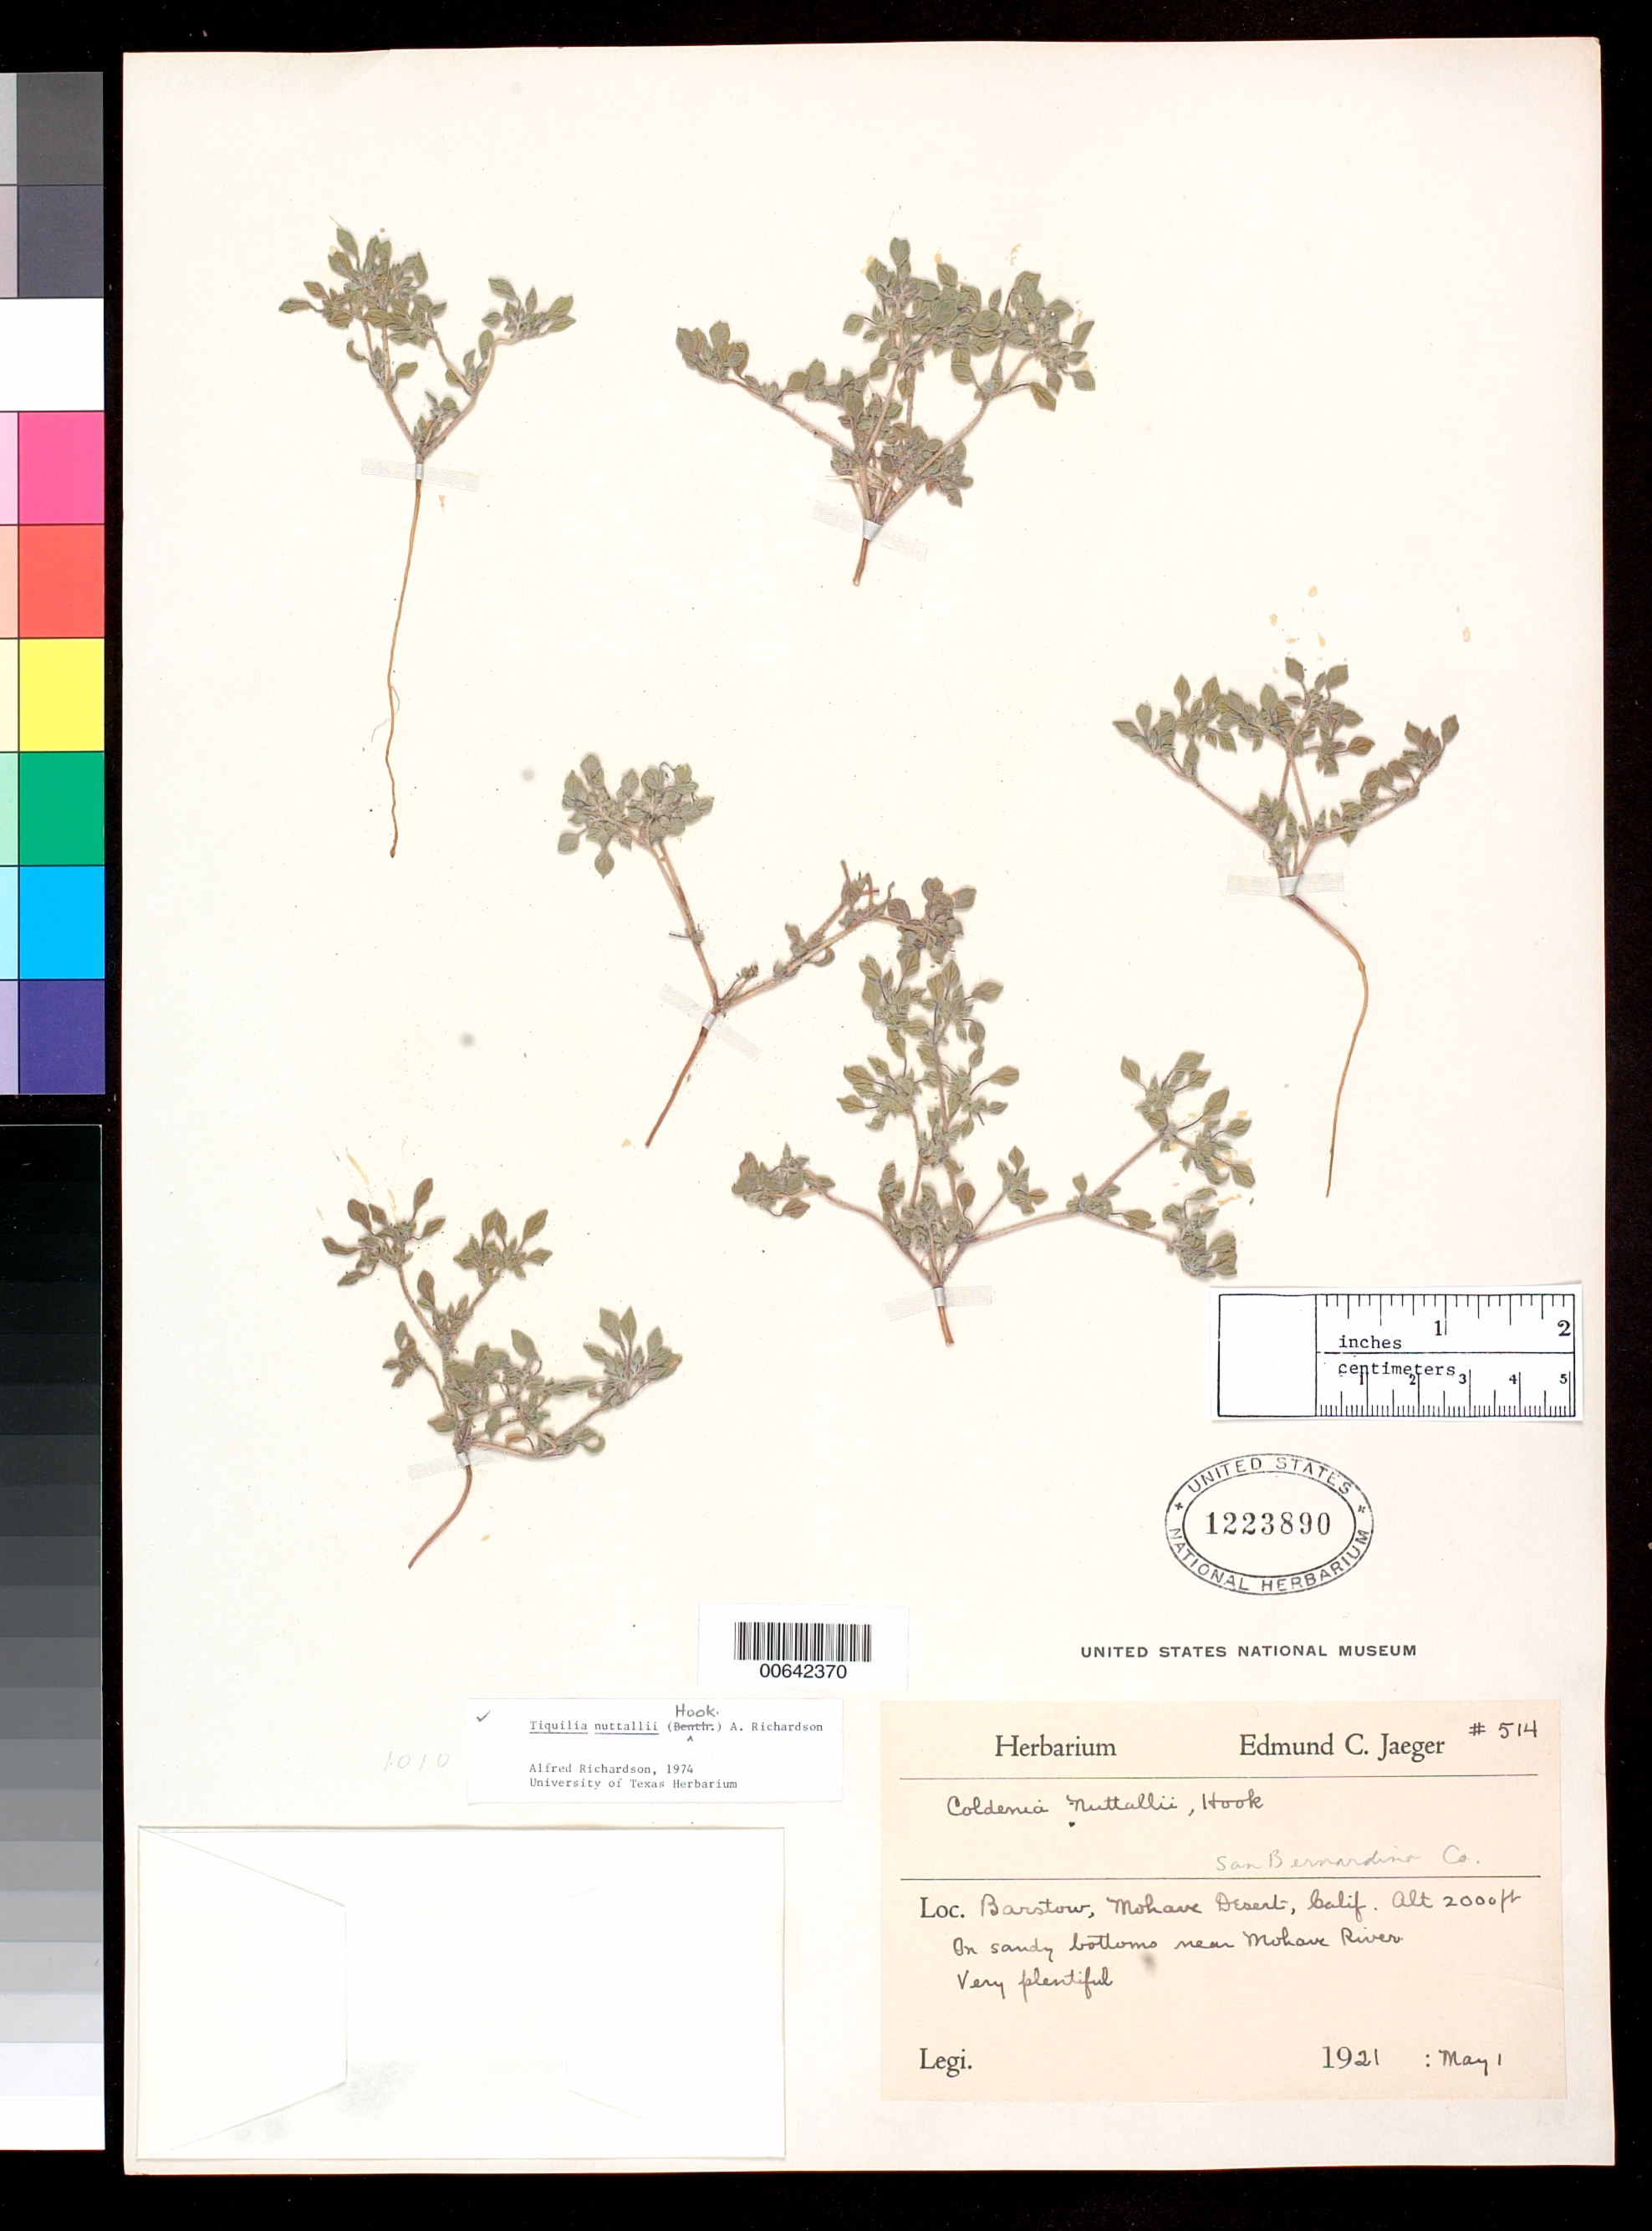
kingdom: Plantae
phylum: Tracheophyta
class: Magnoliopsida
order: Boraginales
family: Ehretiaceae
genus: Tiquilia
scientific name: Tiquilia nuttallii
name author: (Hook.) A.T. Richardson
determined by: Richardson, A. T.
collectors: E. Jaeger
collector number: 514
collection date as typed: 01 May 1921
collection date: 1921-05-01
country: United States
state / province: California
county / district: Kern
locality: Barstow, Mohave Desert, on sandy bottoms near Mohave River.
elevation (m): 610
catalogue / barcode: US 1223890